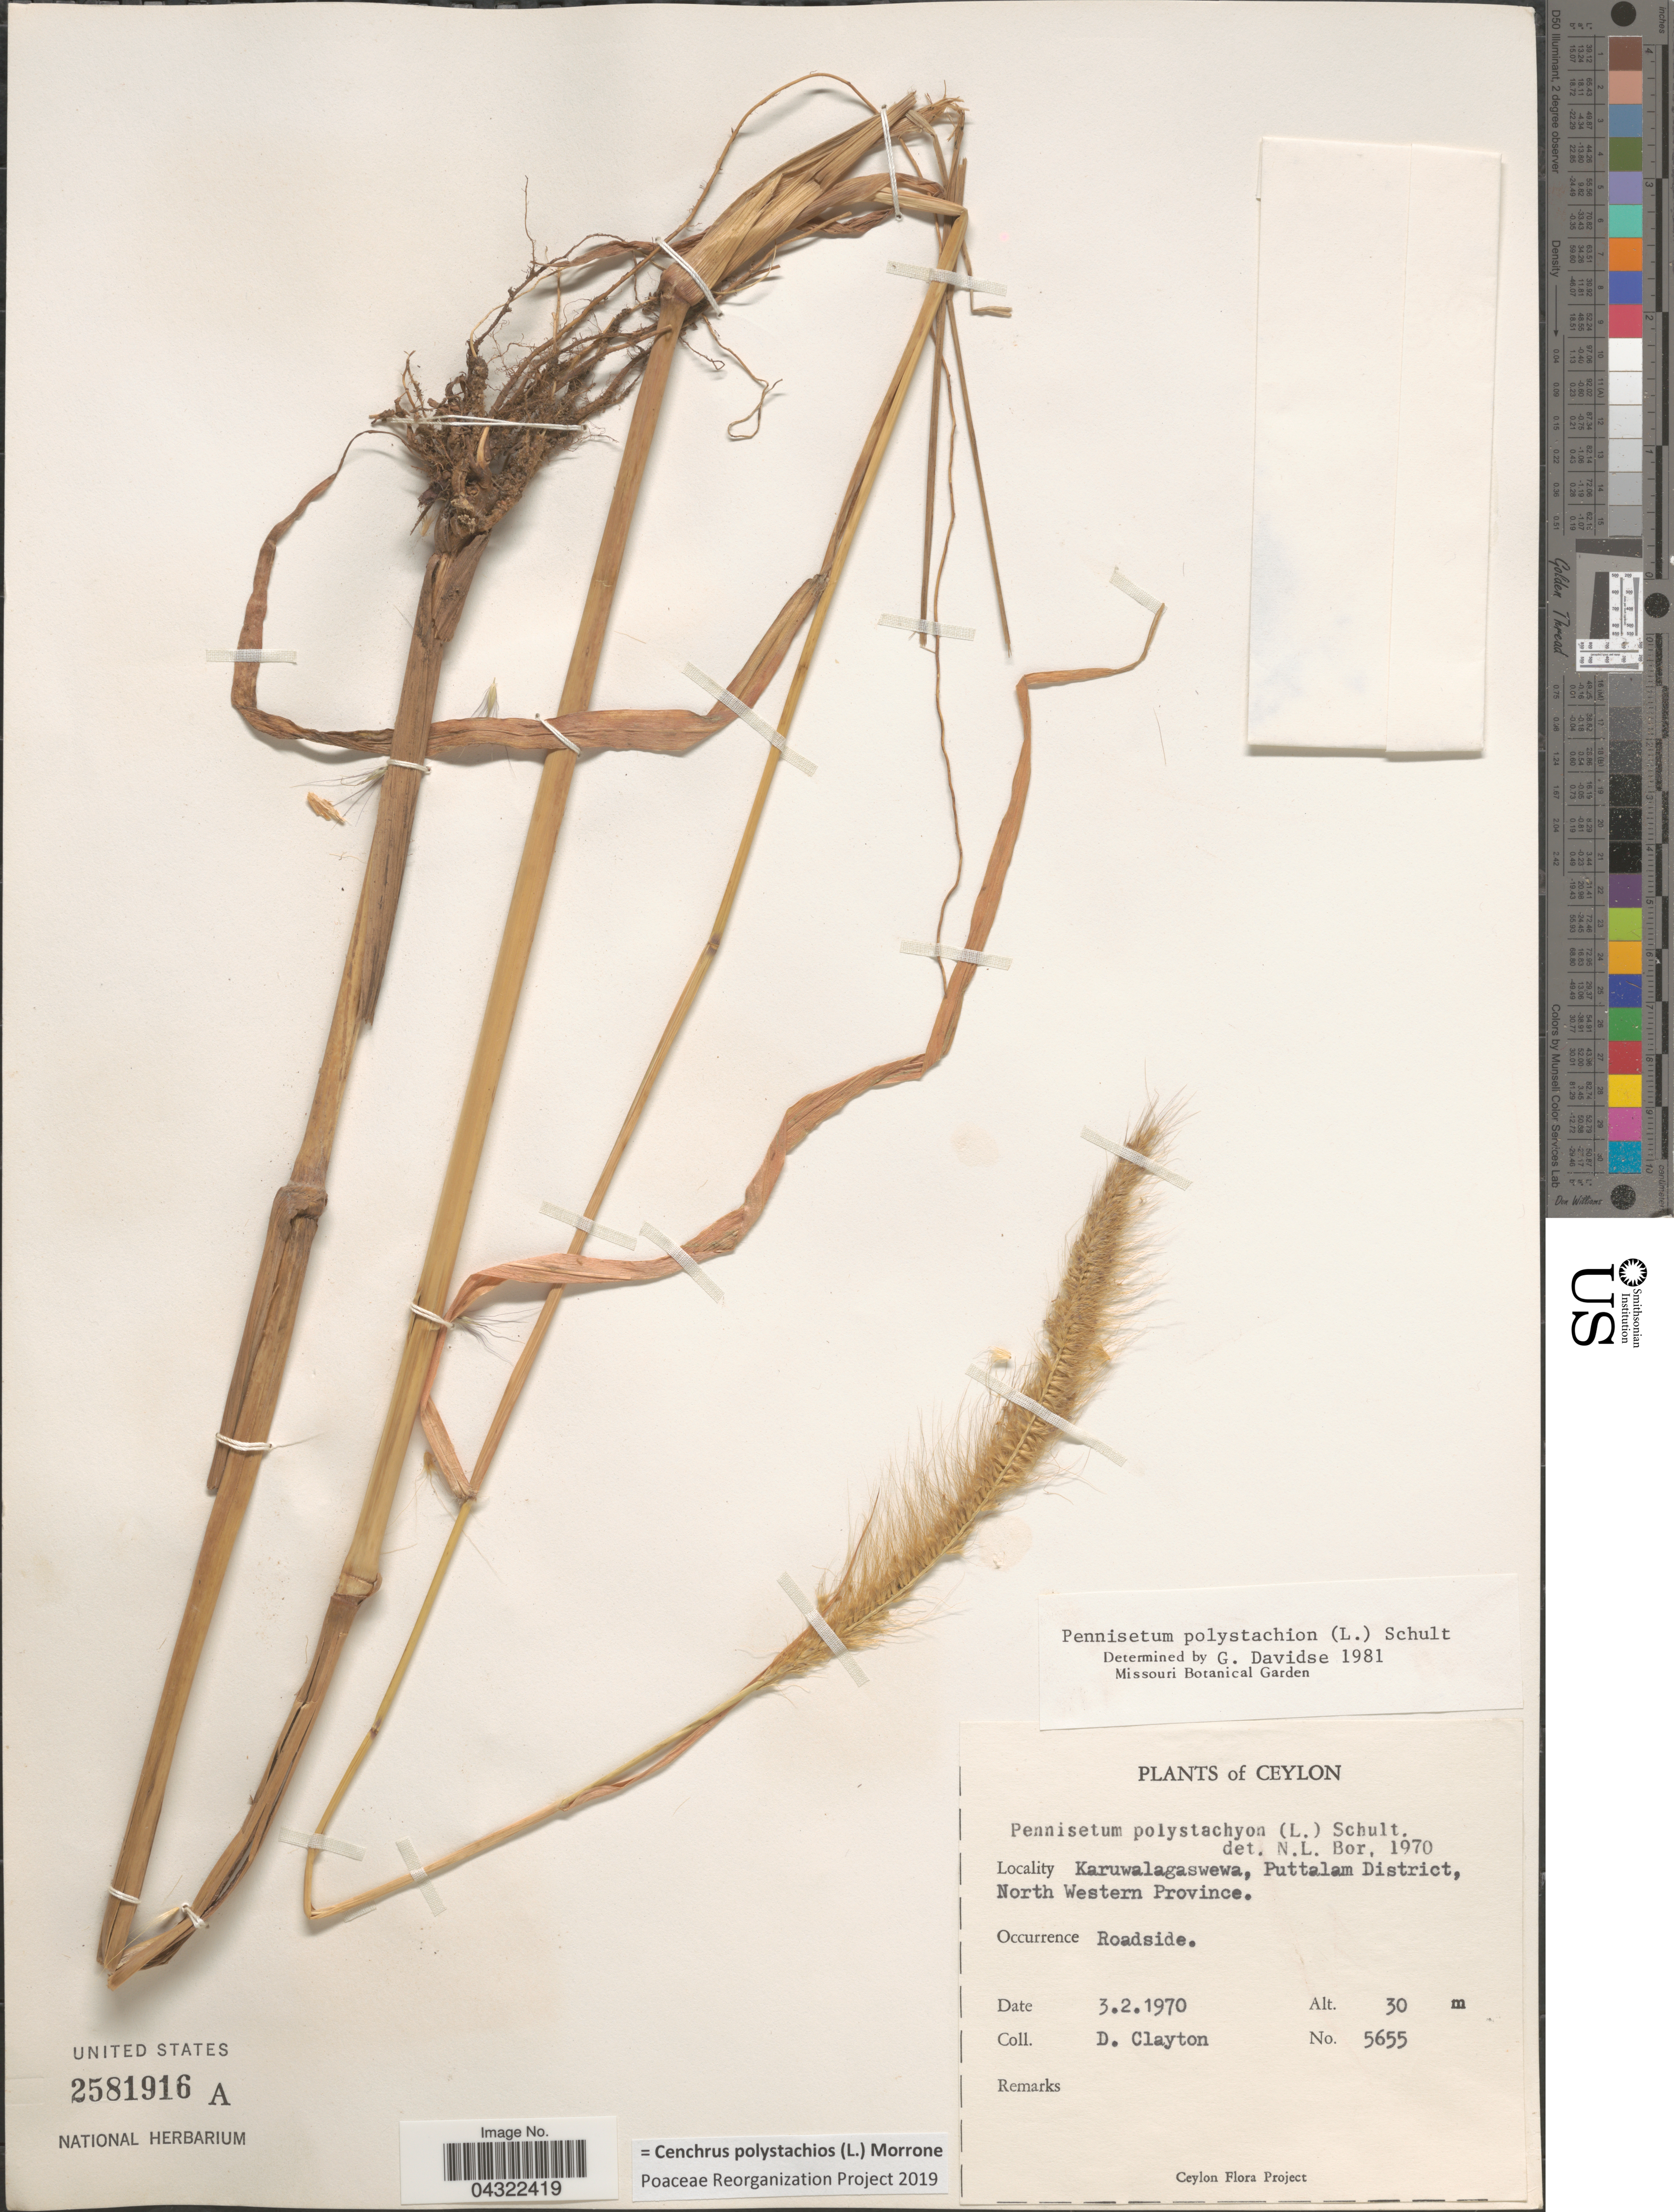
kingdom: Plantae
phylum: Tracheophyta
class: Liliopsida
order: Poales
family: Poaceae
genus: Cenchrus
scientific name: Cenchrus polystachios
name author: (L.) Morrone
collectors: D. Clayton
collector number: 5655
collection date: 1970-02-03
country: Sri Lanka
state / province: North Western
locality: Ceylon. Karuwalagaswewa, Puttalam District.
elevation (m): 30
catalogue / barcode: US 2581916A